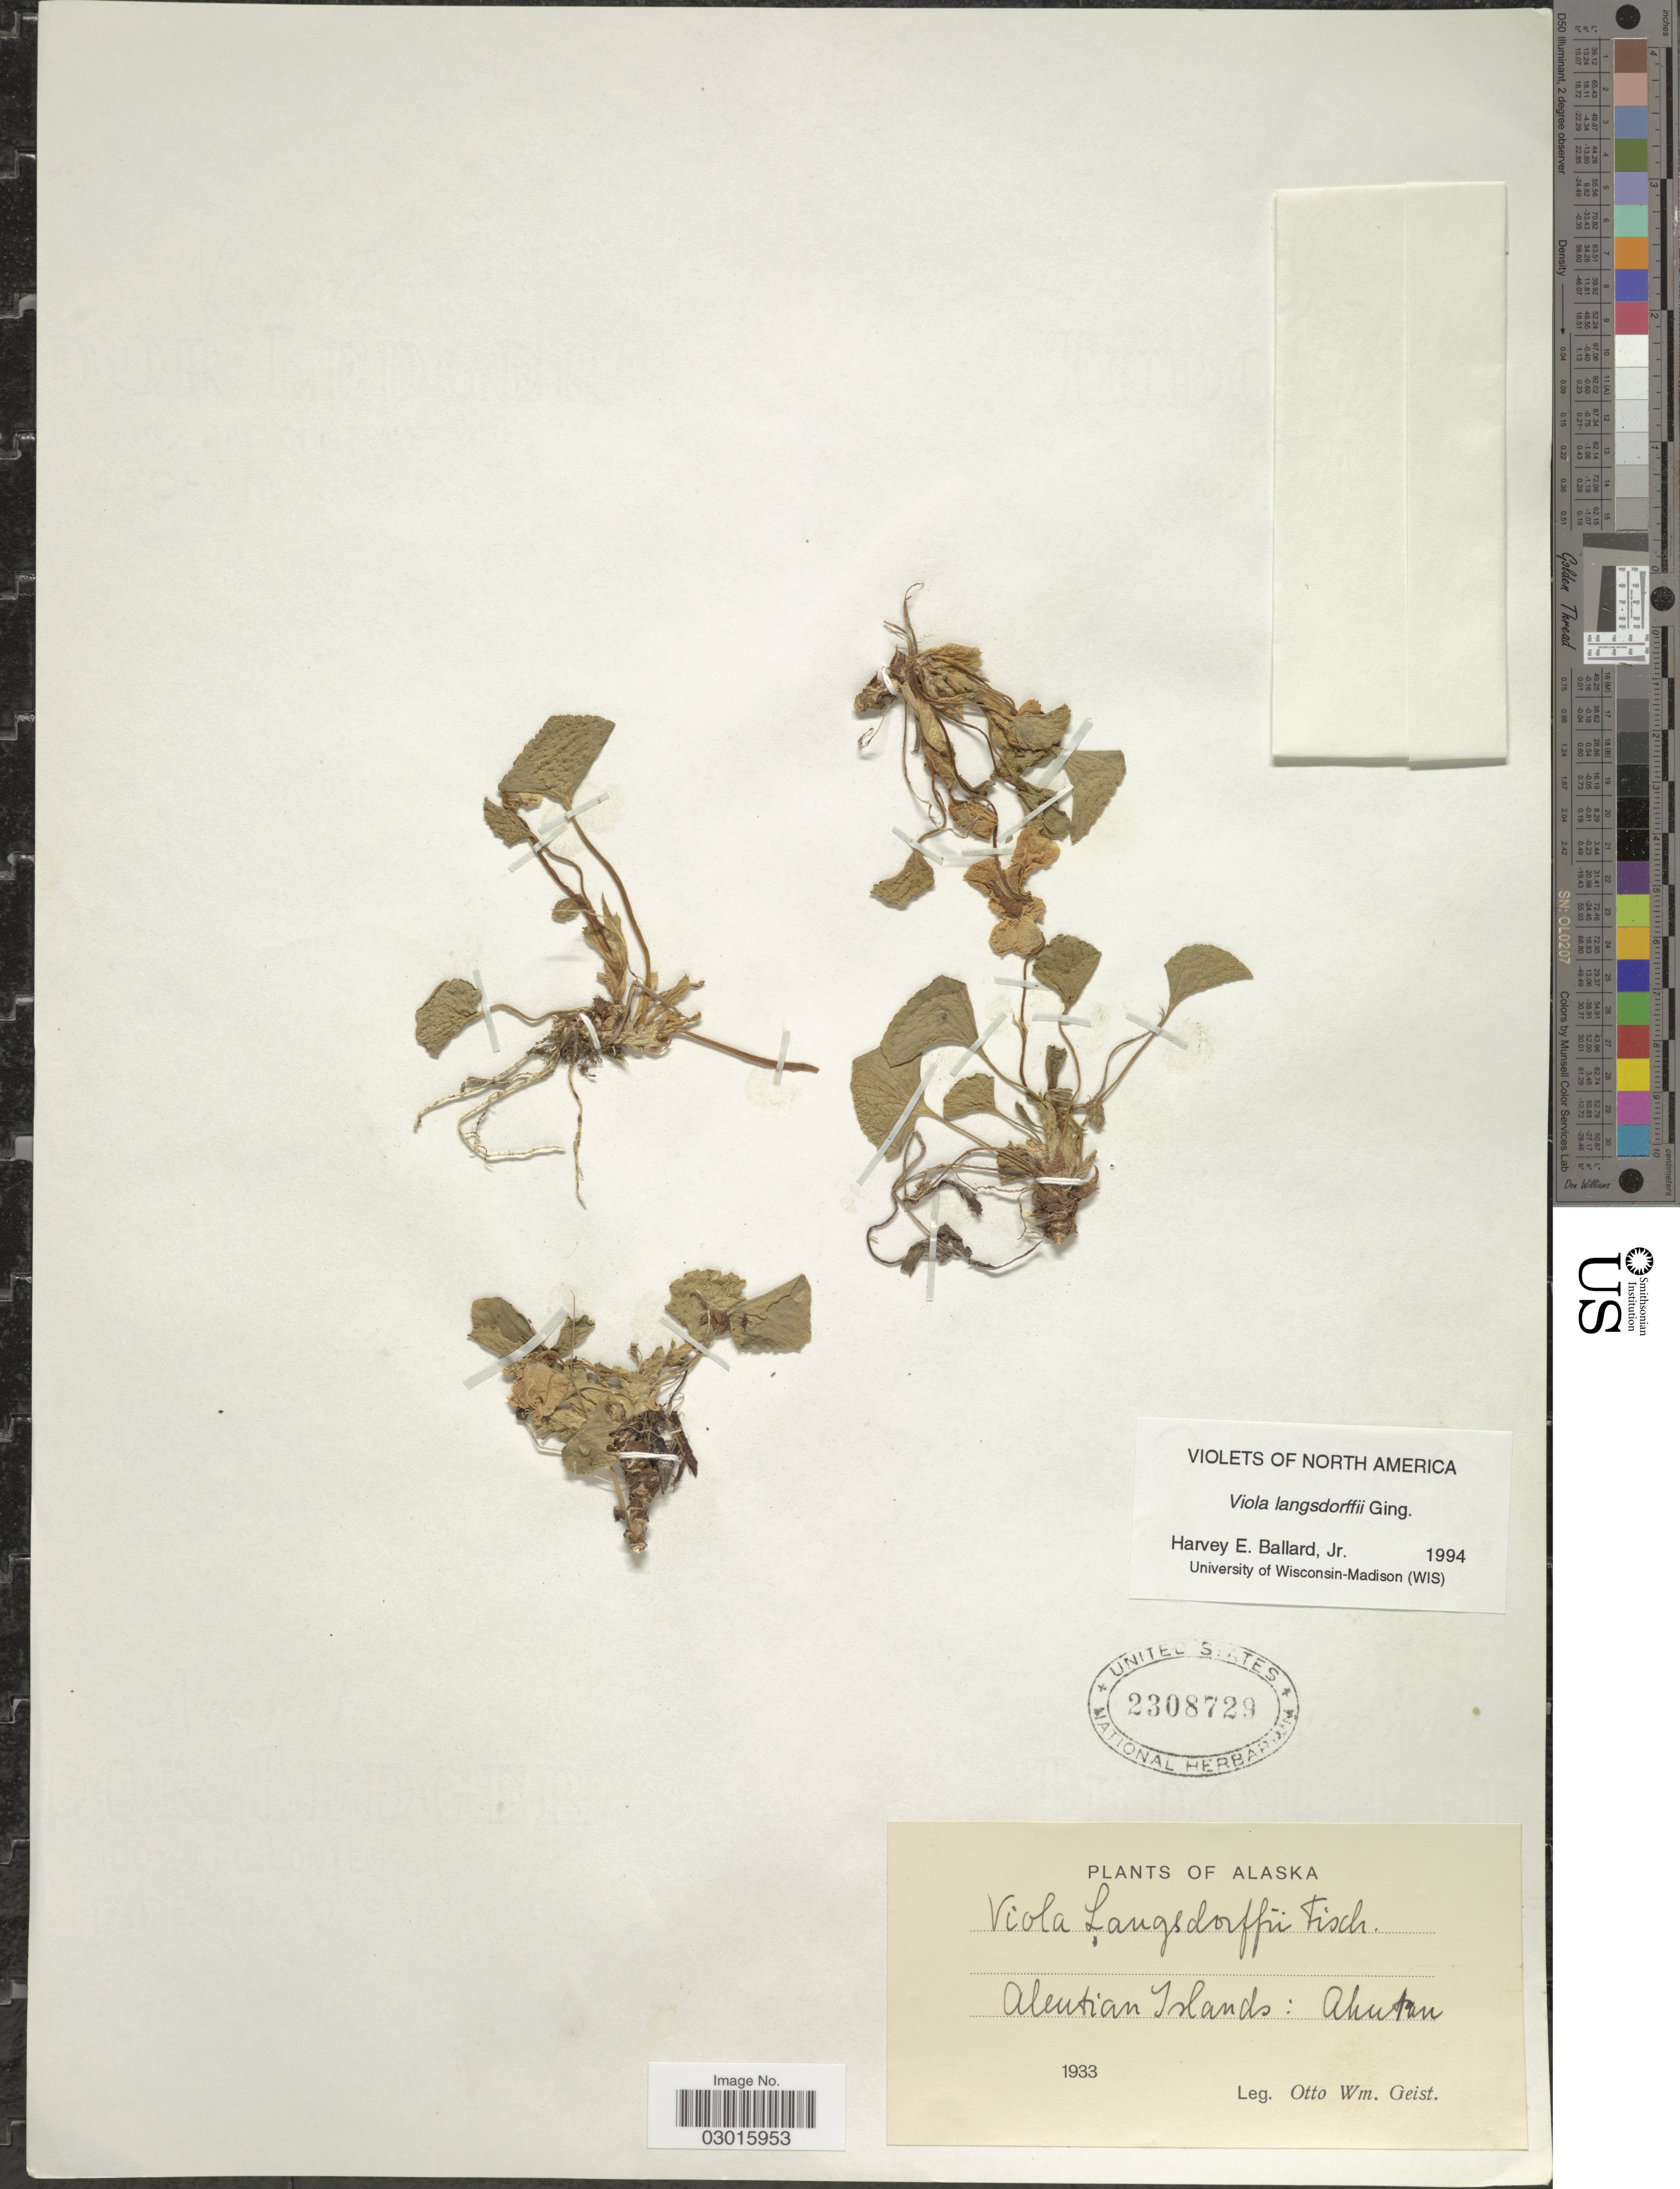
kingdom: Plantae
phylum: Tracheophyta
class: Magnoliopsida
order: Malpighiales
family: Violaceae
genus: Viola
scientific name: Viola langsdorffii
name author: Fisch. ex Ging.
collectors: O. Geist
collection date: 1933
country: United States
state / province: Alaska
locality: Aleutian Islands: Akutan.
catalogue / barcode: US 2308729